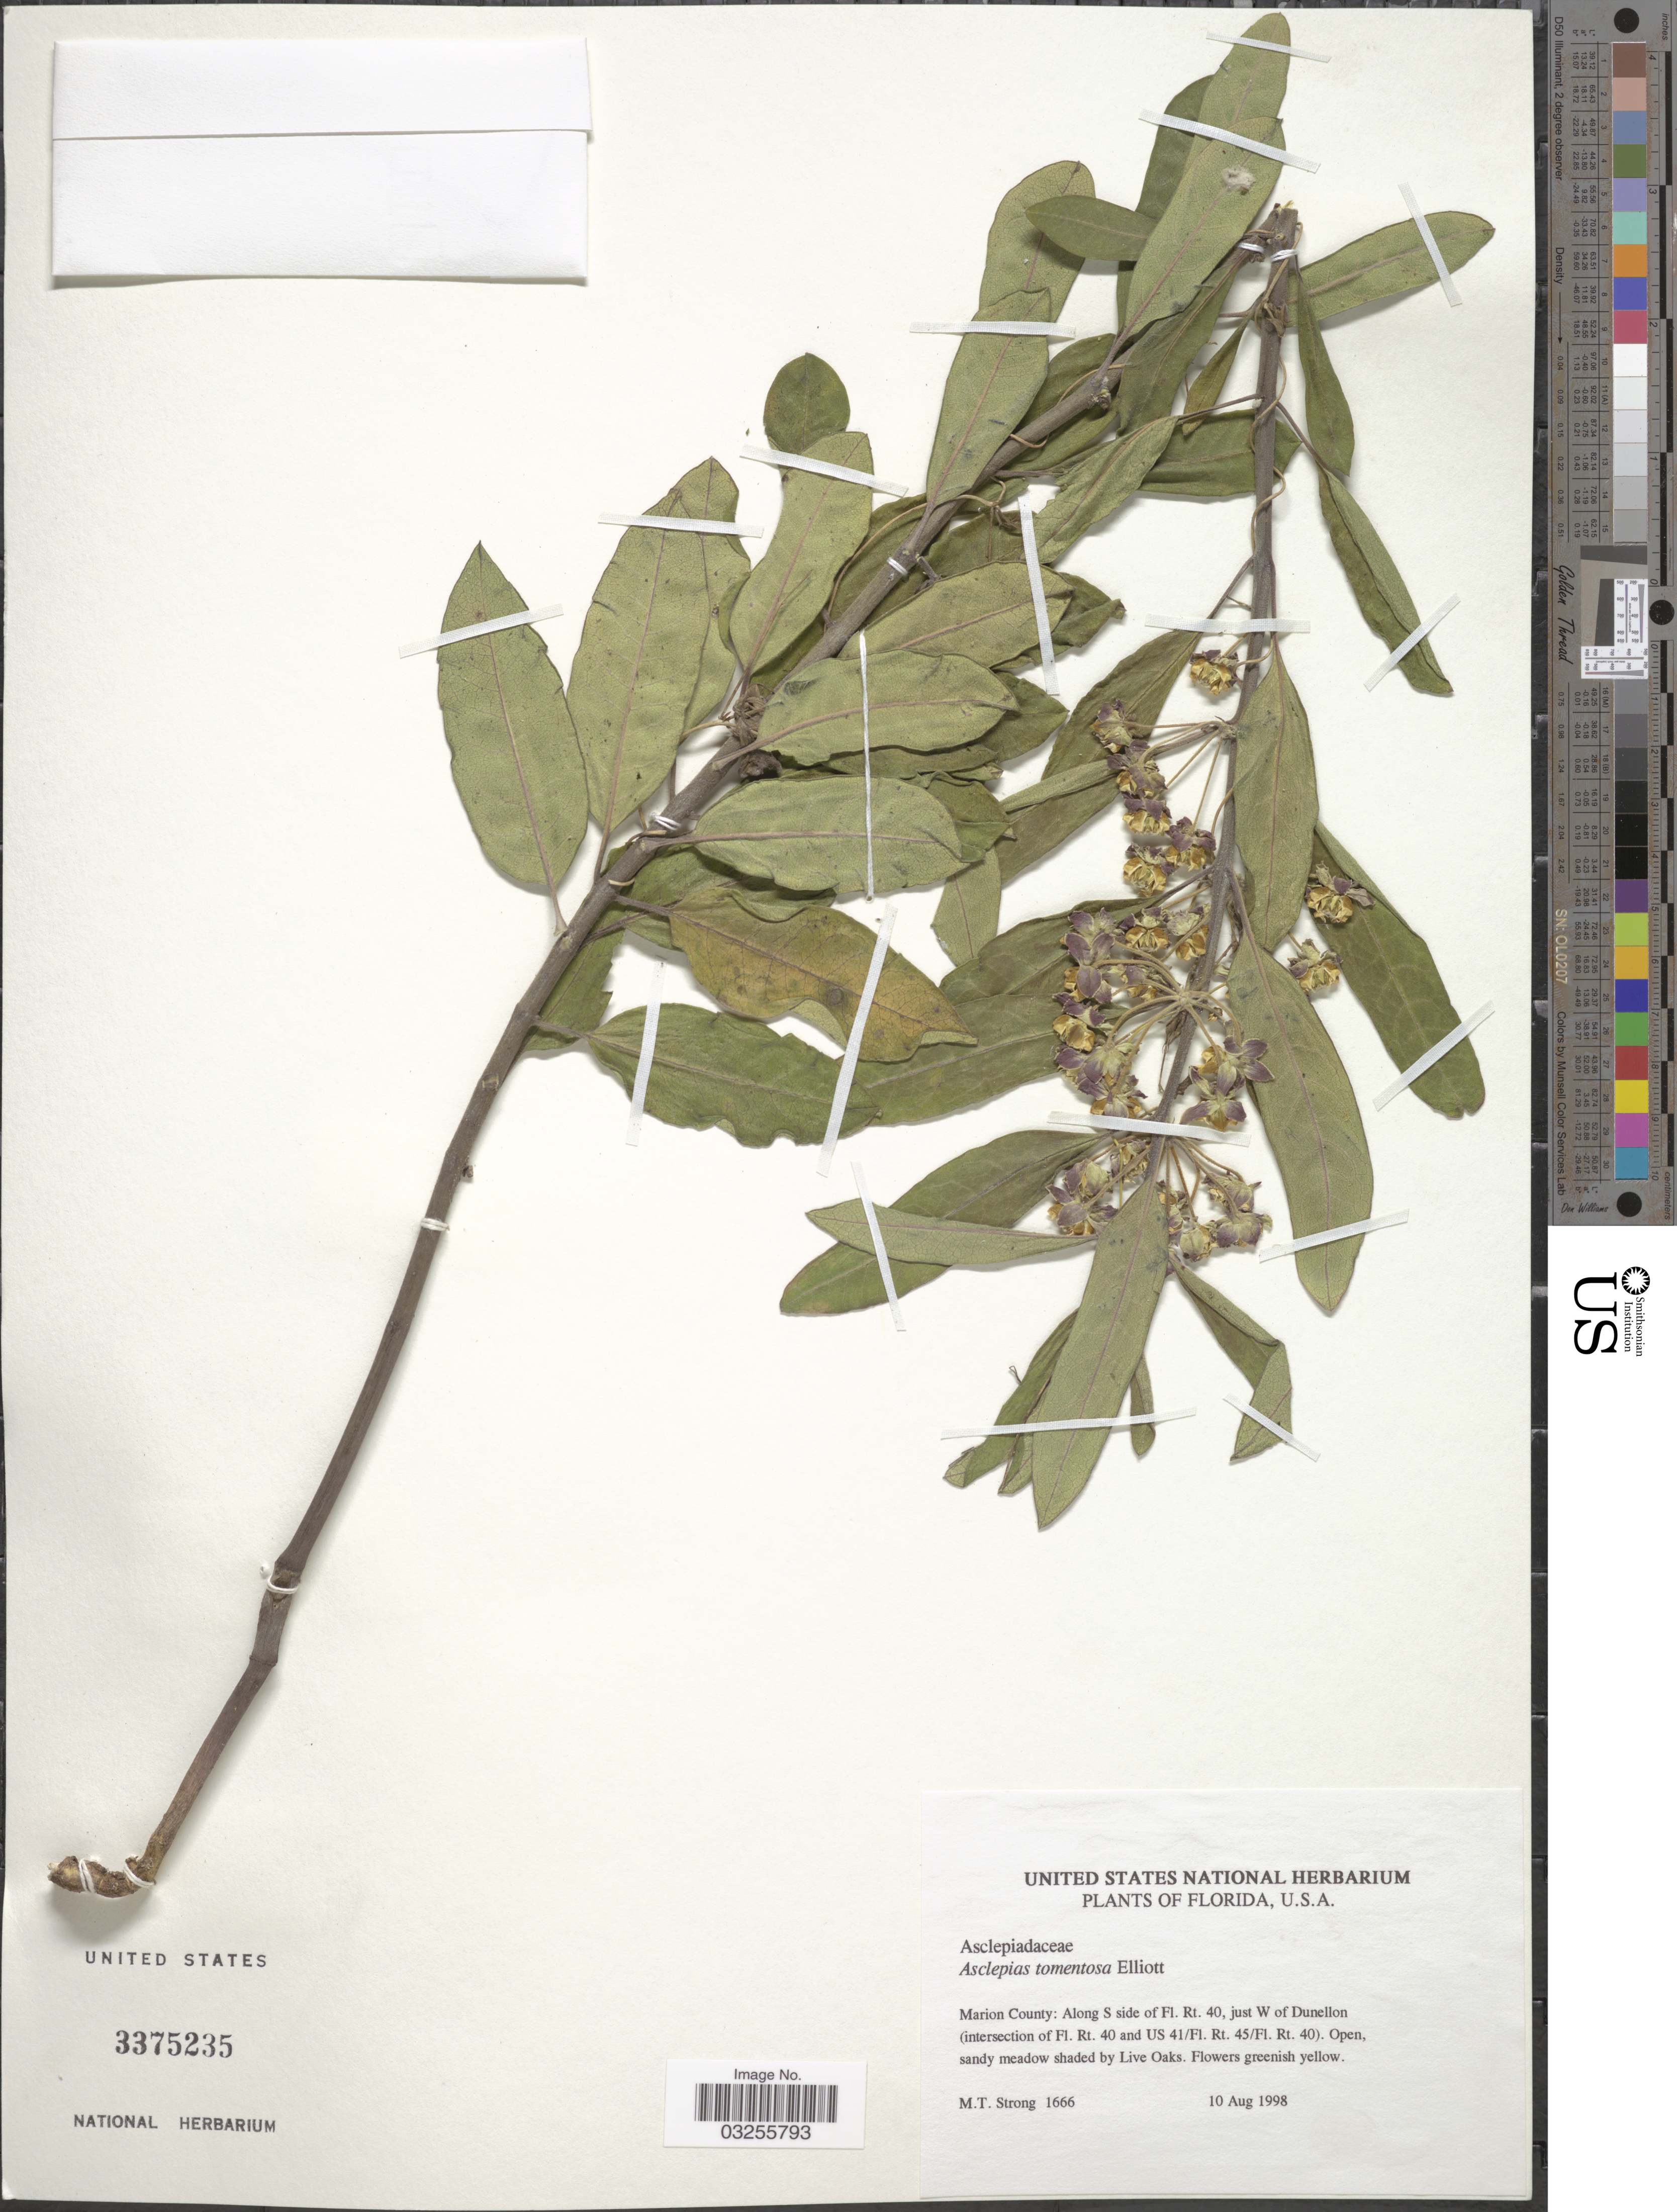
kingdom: Plantae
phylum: Tracheophyta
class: Magnoliopsida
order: Gentianales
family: Apocynaceae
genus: Asclepias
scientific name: Asclepias tomentosa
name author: Elliott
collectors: M. T. Strong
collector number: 1666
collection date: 1998-08-10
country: United States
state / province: Florida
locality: Marion County: Along S side of Fl. Rt. 40, just W of Dunellon (intersection of Fl. Rt. 40 and US41/Fl. Rt. 45/ Fl./ Rt. 40). Open, sandy meadow shaded by Live Oaks.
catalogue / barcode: US 3375235